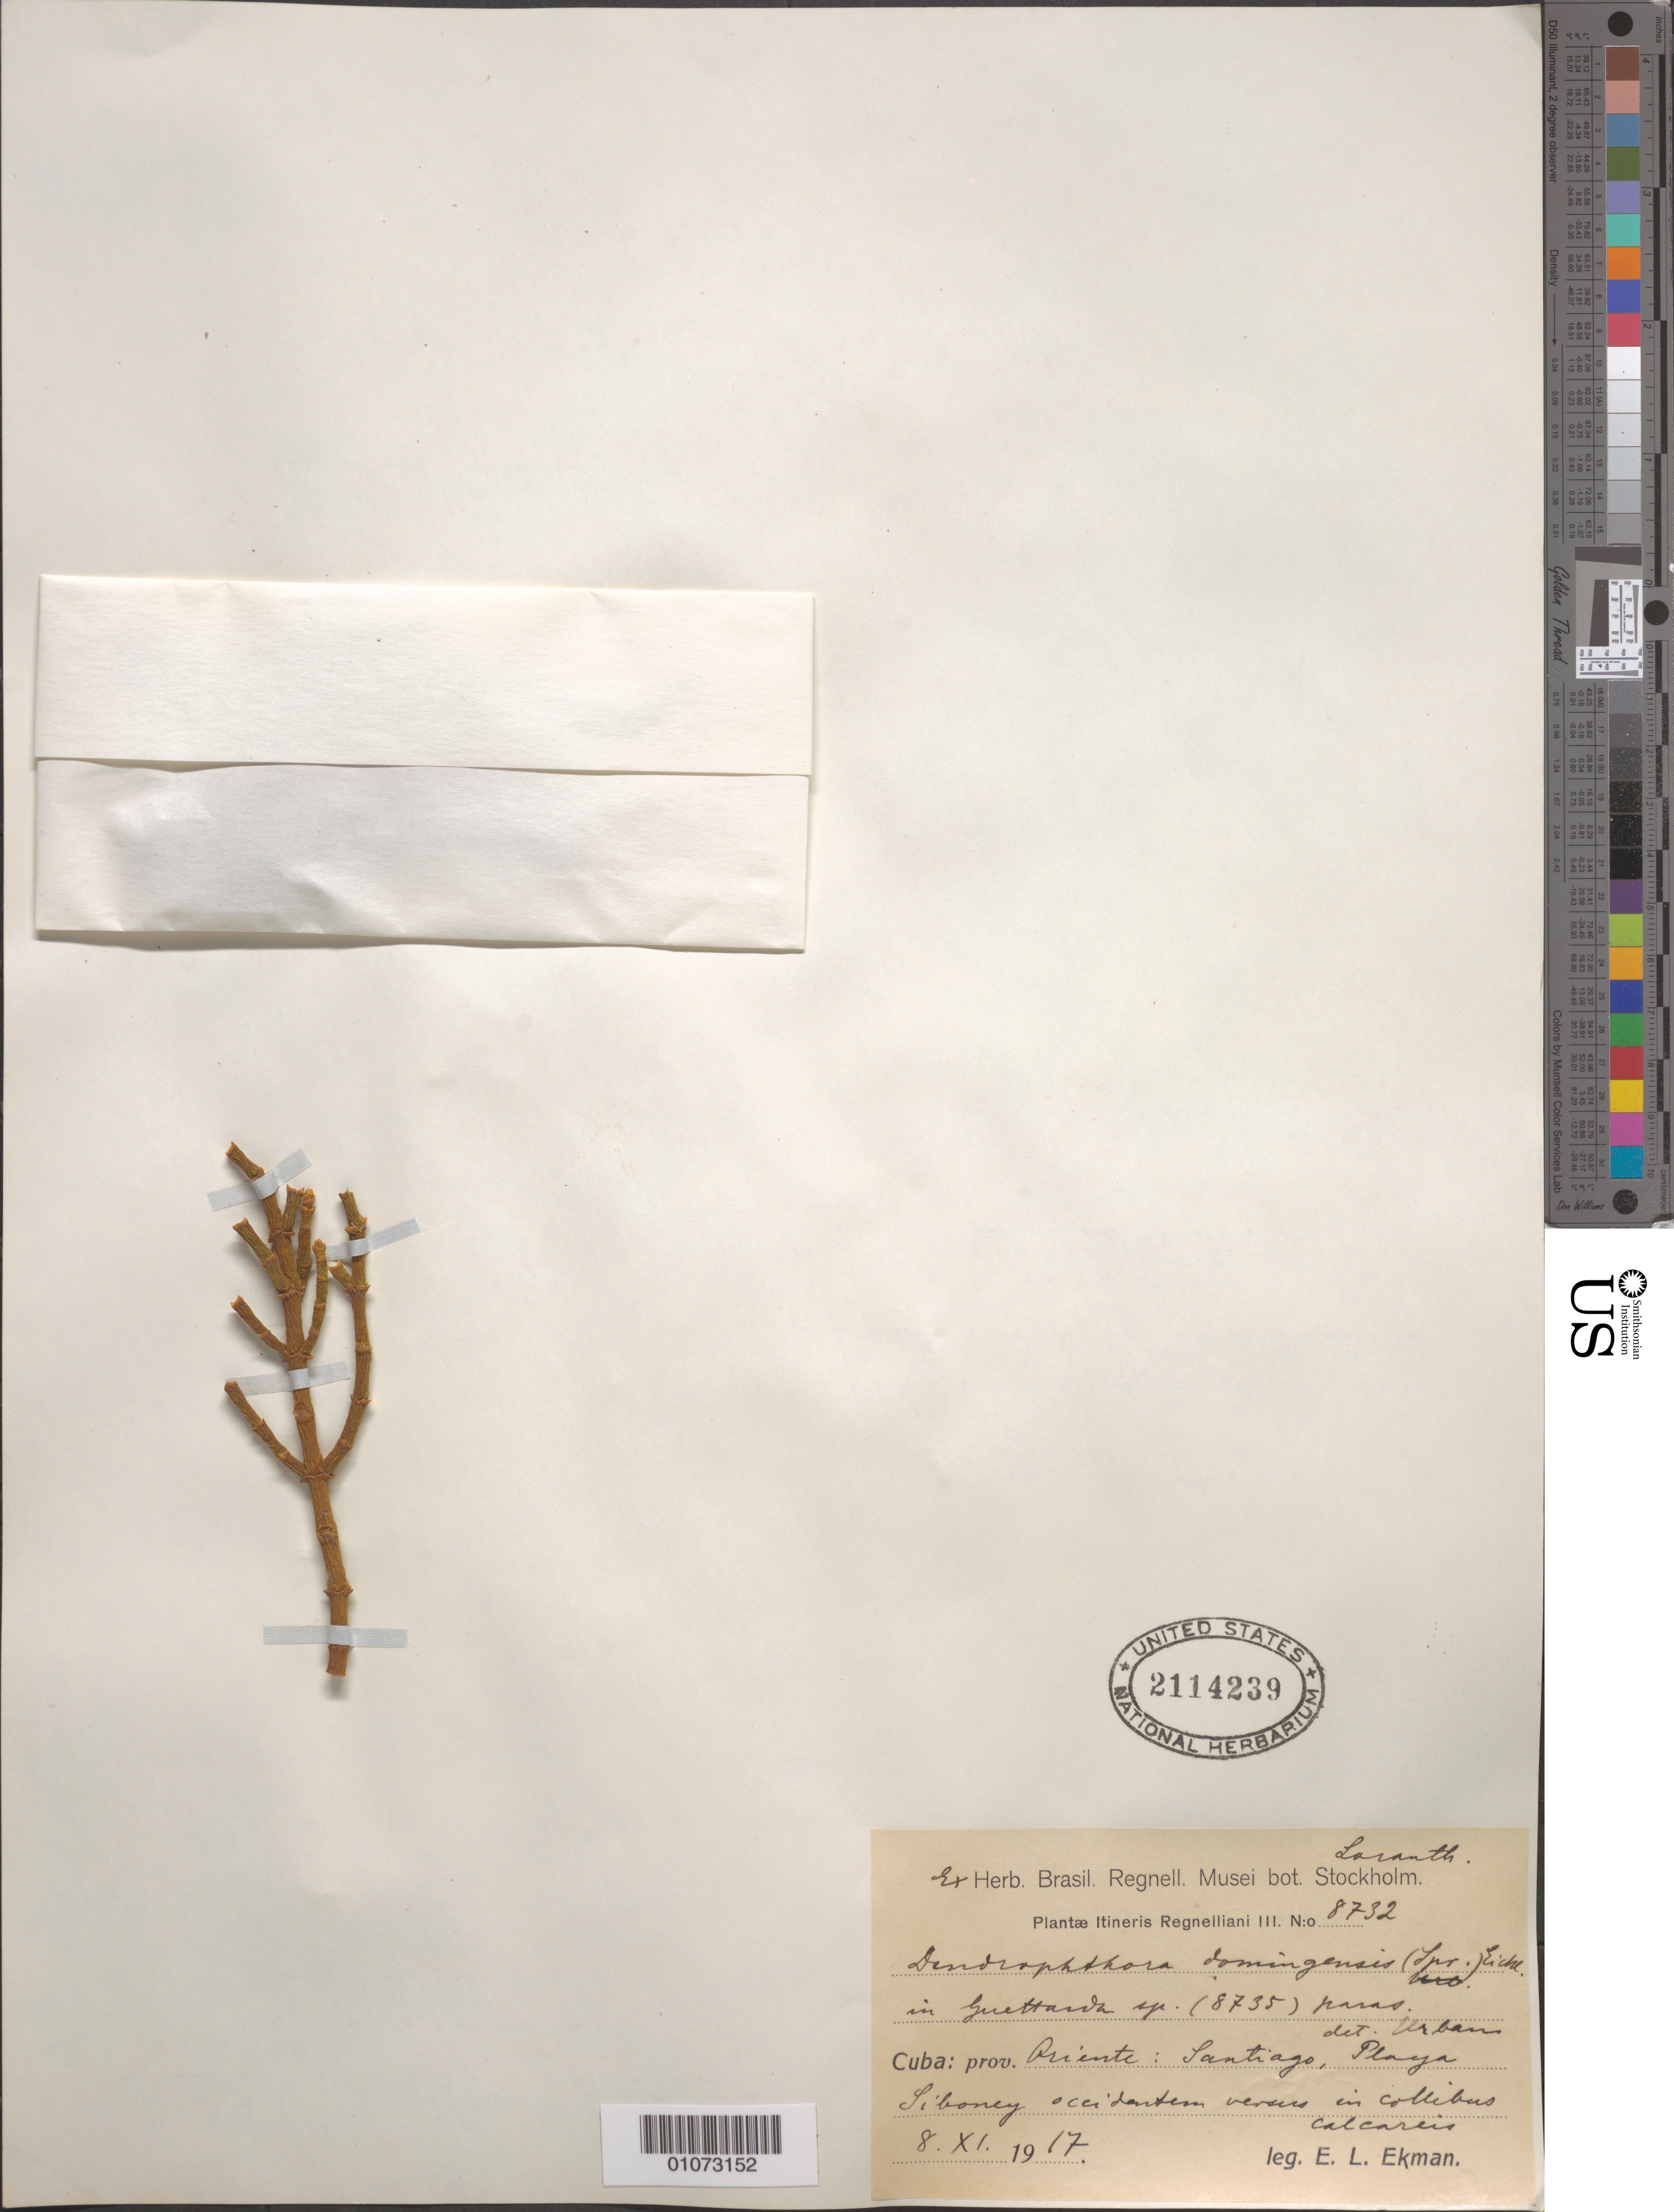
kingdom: Plantae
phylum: Tracheophyta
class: Magnoliopsida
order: Santalales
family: Viscaceae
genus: Dendrophthora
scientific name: Dendrophthora domingensis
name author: (Spreng.) Eichler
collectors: E. L. Ekman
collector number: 8732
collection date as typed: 08 Jan 1917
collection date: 1917-01-08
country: Cuba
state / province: Santiago de Cuba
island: Cuba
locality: Santiago, Playa Liboney occidental versus in collibus calcarcis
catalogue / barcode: US 2114239